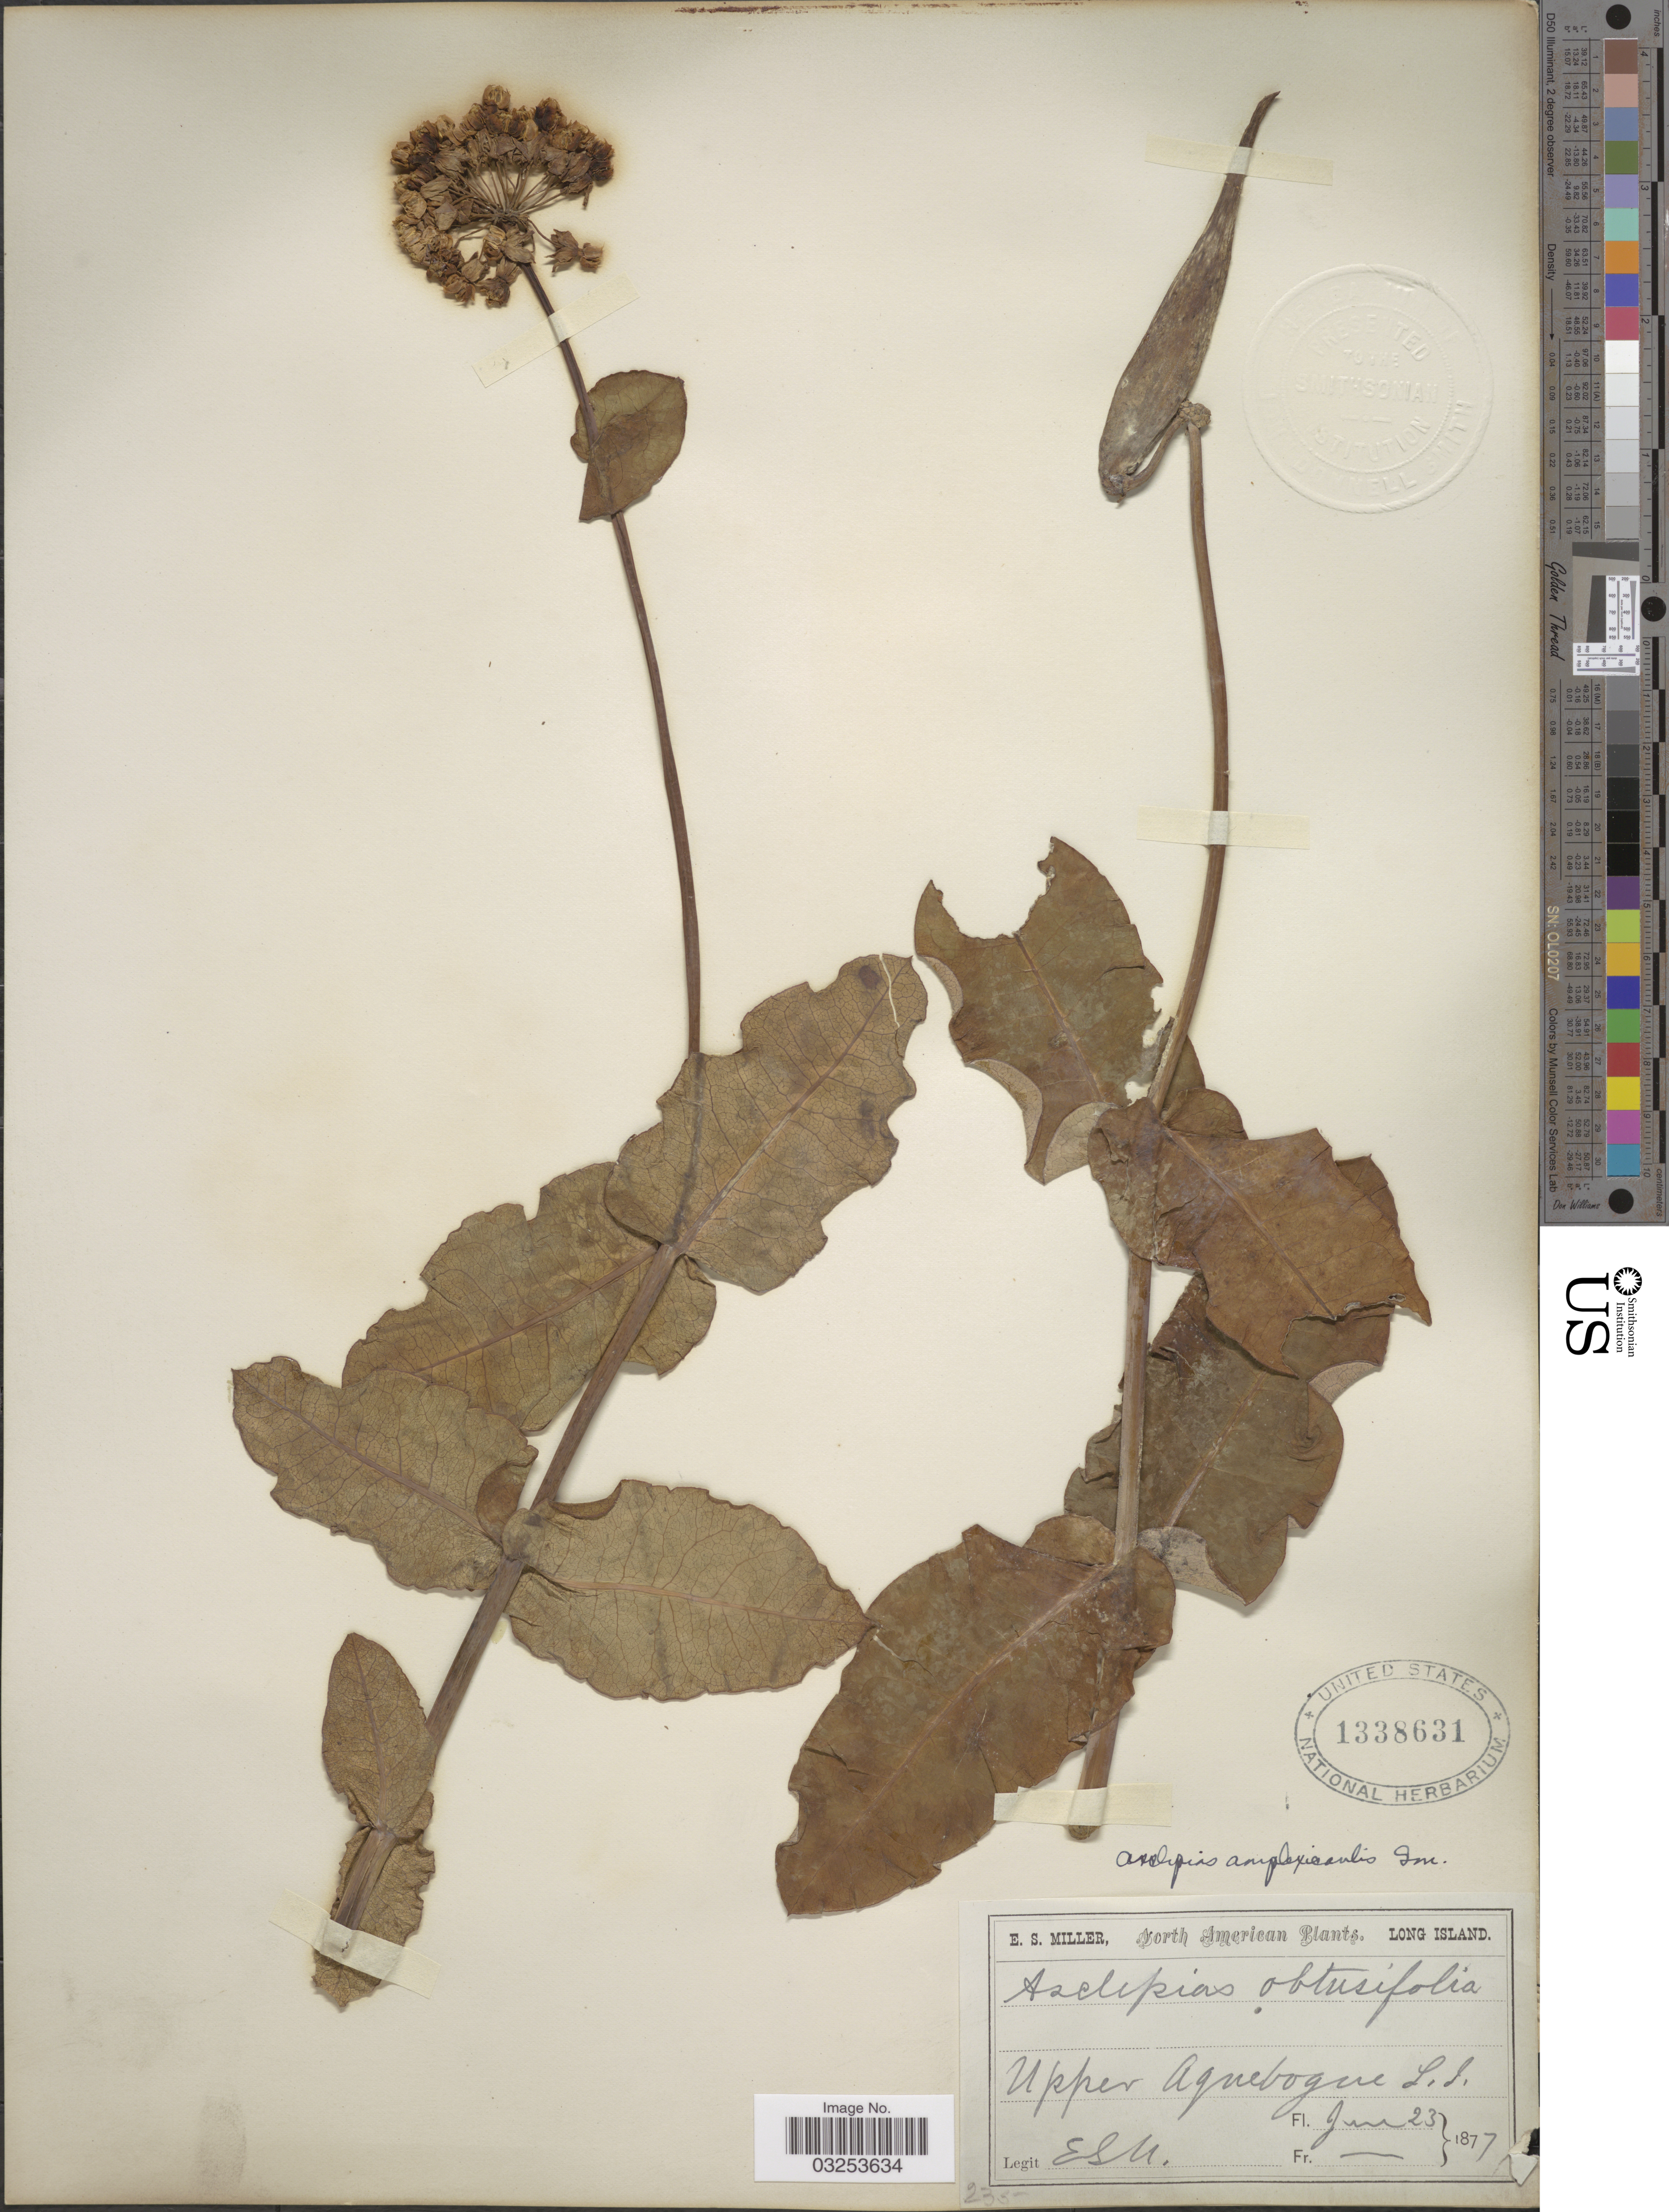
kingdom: Plantae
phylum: Tracheophyta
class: Magnoliopsida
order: Gentianales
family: Apocynaceae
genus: Asclepias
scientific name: Asclepias amplexicaulis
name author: J. Small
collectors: E. S. Miller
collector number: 235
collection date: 1877-06-23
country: United States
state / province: New York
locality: Upper Aqueboque. L.I.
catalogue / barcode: US 1338631